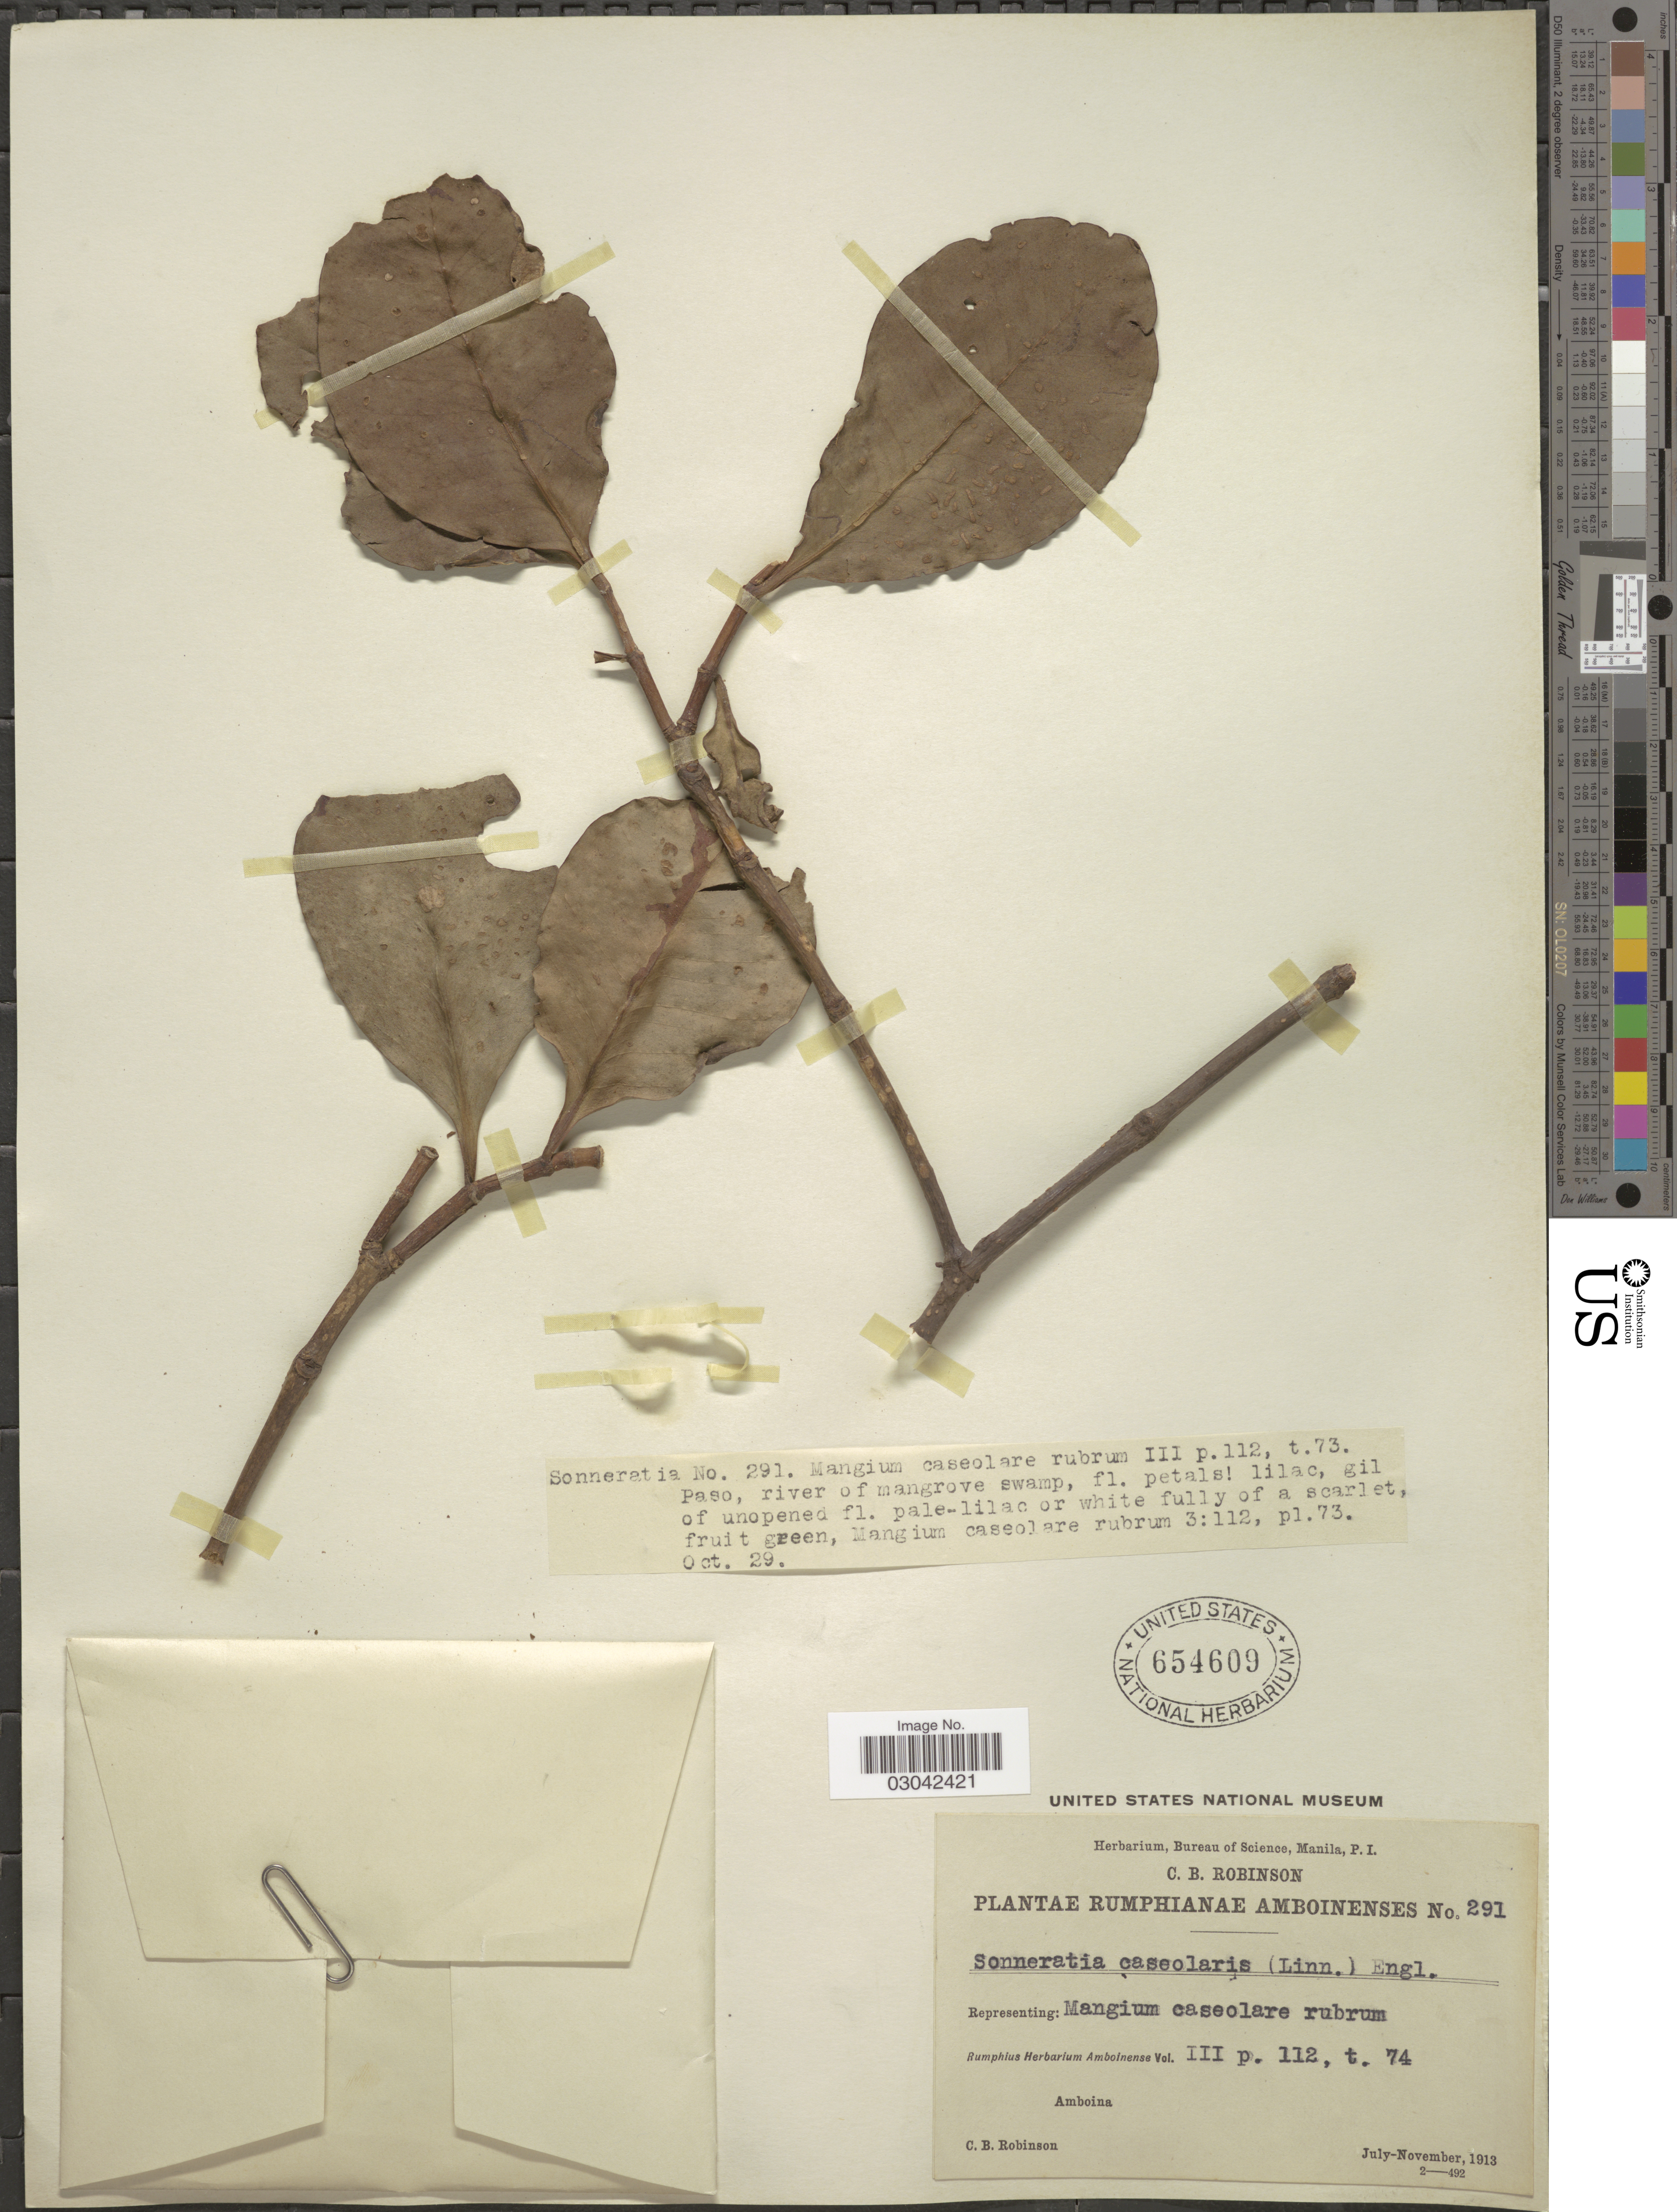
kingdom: Plantae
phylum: Tracheophyta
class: Magnoliopsida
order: Myrtales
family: Lythraceae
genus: Sonneratia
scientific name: Sonneratia caseolaris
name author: (L.) Engl.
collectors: C. Robinson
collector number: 291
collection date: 1913-10-29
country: Indonesia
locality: Paso, river of mangrove swamp. Amboina.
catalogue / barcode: US 654609